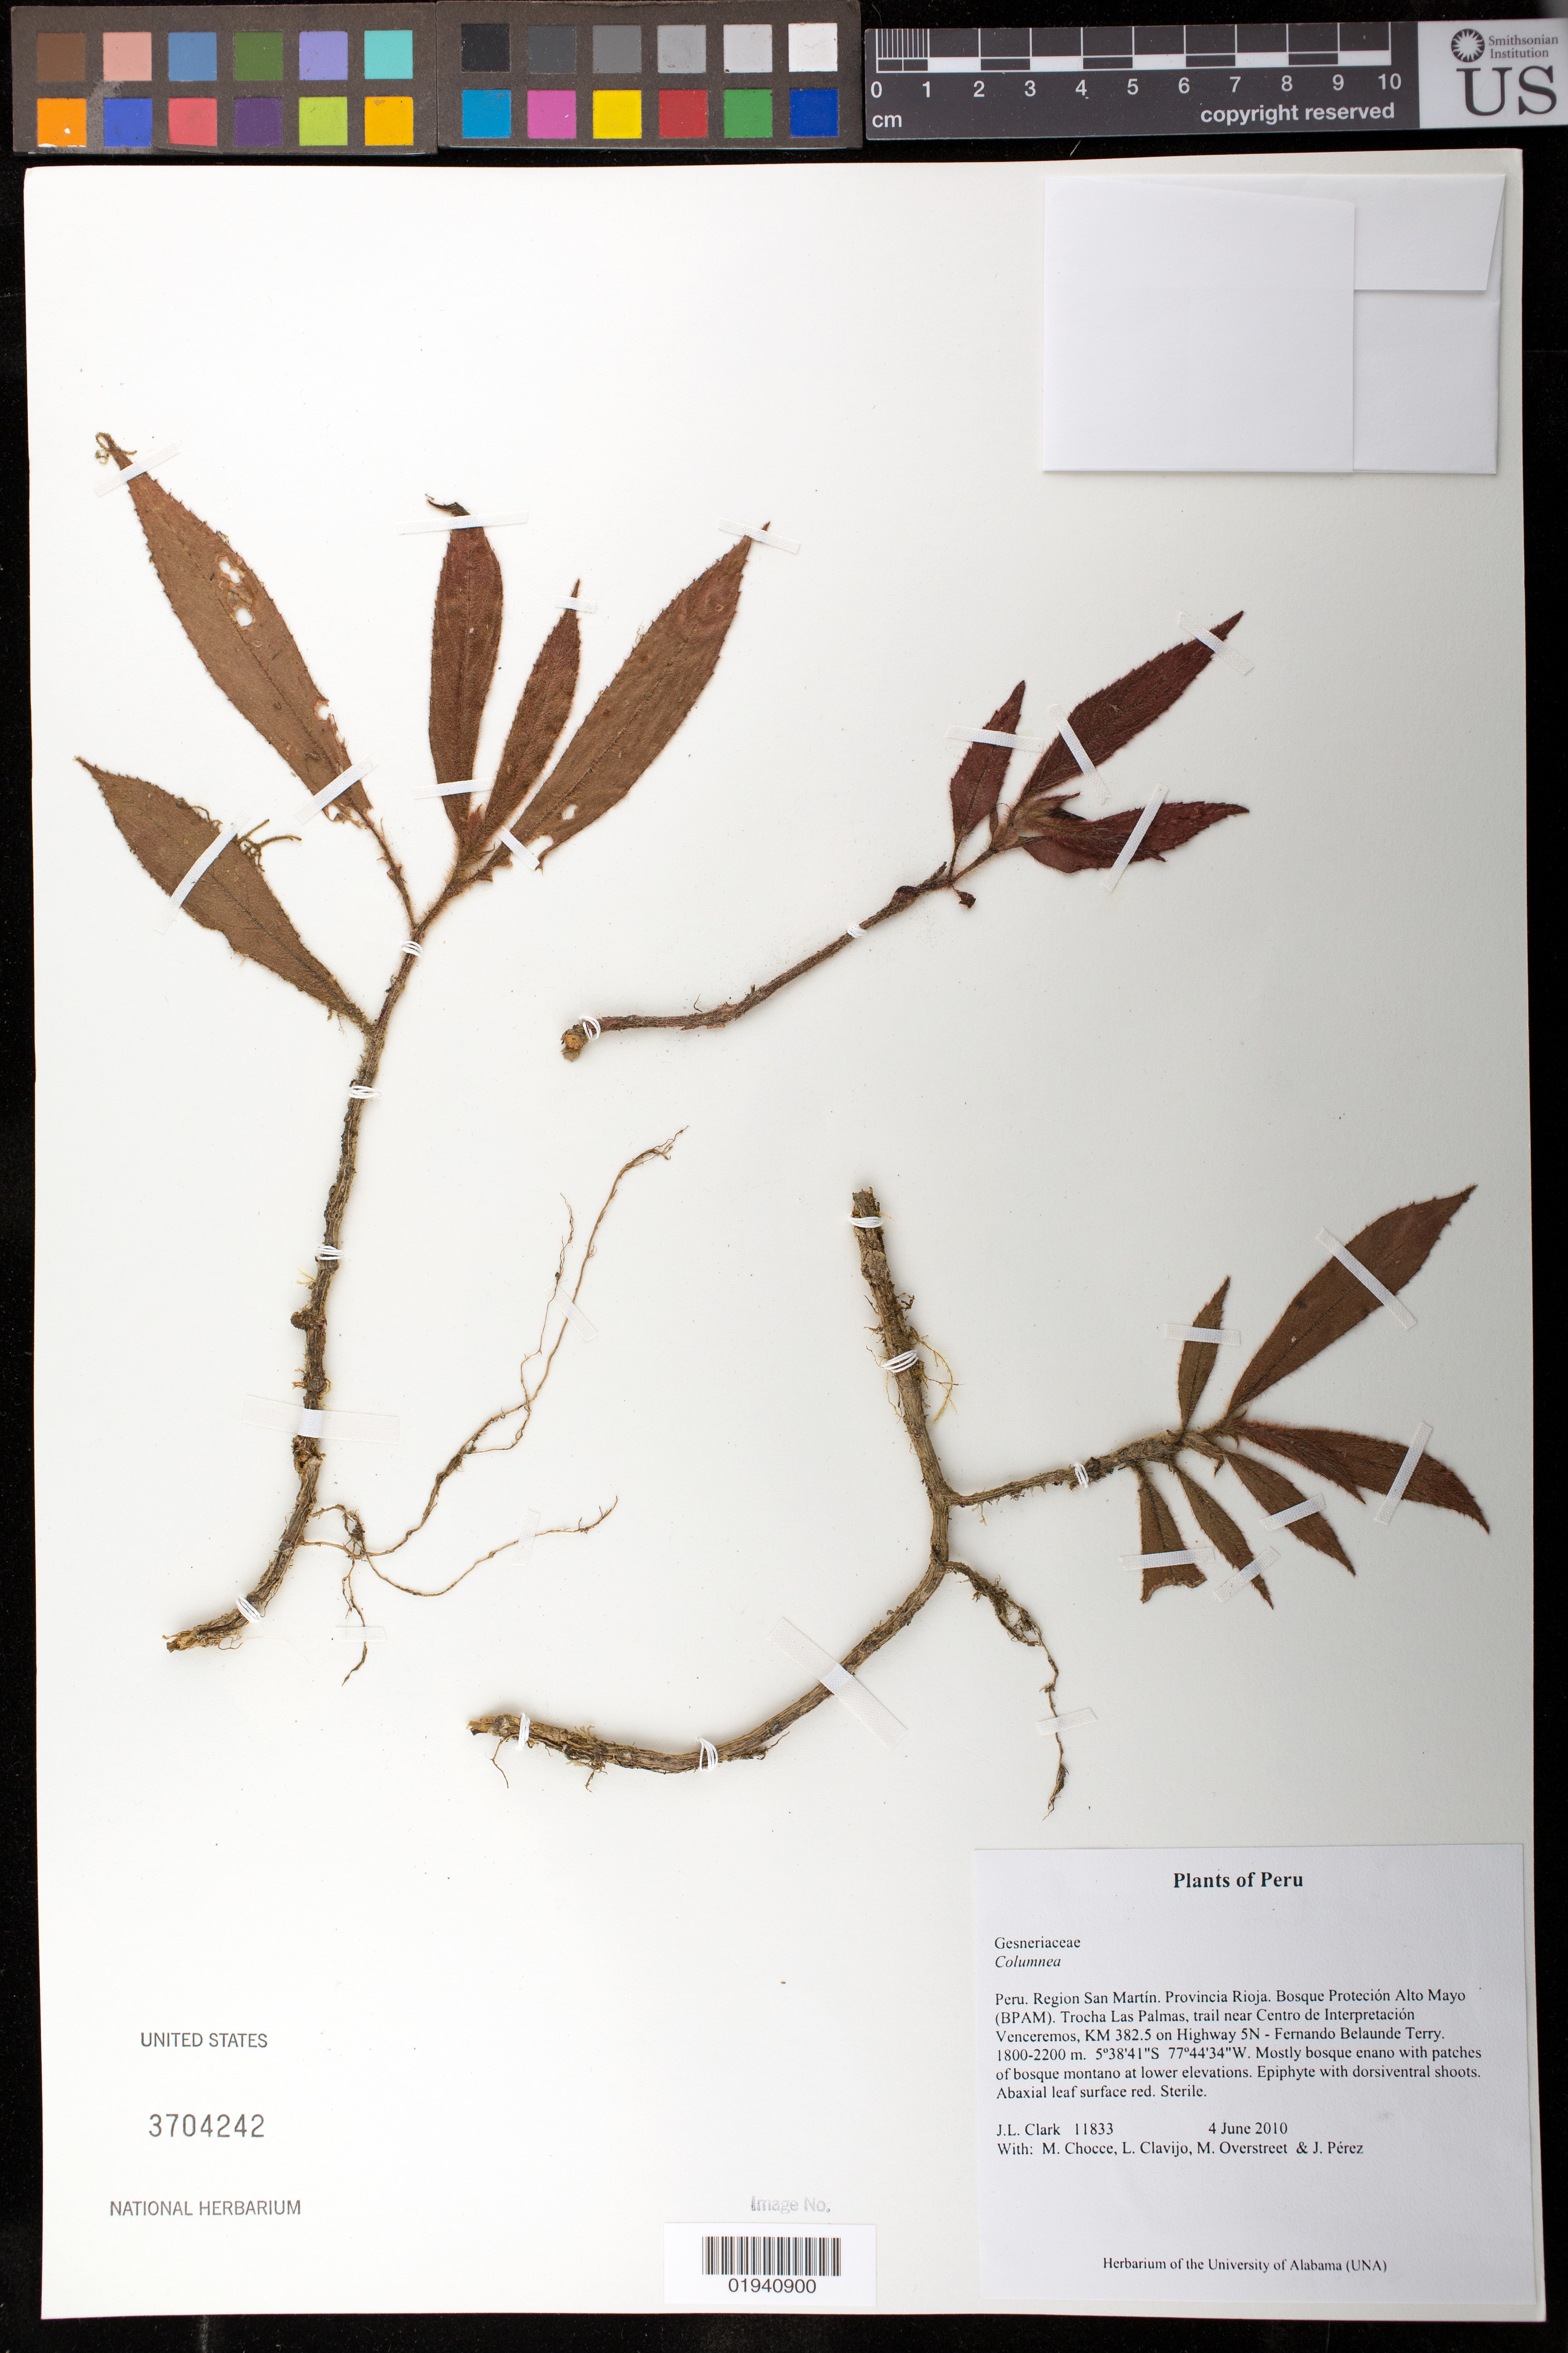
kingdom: Plantae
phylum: Tracheophyta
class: Magnoliopsida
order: Lamiales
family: Gesneriaceae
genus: Columnea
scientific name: Columnea sp.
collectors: J. L. Clark, M. Chocce, L. Clavijo, M. Overstreet & J. Perez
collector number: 11833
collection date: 2010-06-04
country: Peru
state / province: San Martín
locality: Peru. Region San Martin. Provincia Rioja. Bosque Protecion Alto Mayo (BPAM). Trocha Las Palmas, trail near Centro de Interpretacion Venceremos, KM 382.5 on Highway 5N - Fernando Belaunde Terry.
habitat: Mostly bosque enano with patches of bosque montano at lower elevations.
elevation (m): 1800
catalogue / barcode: US 3704242